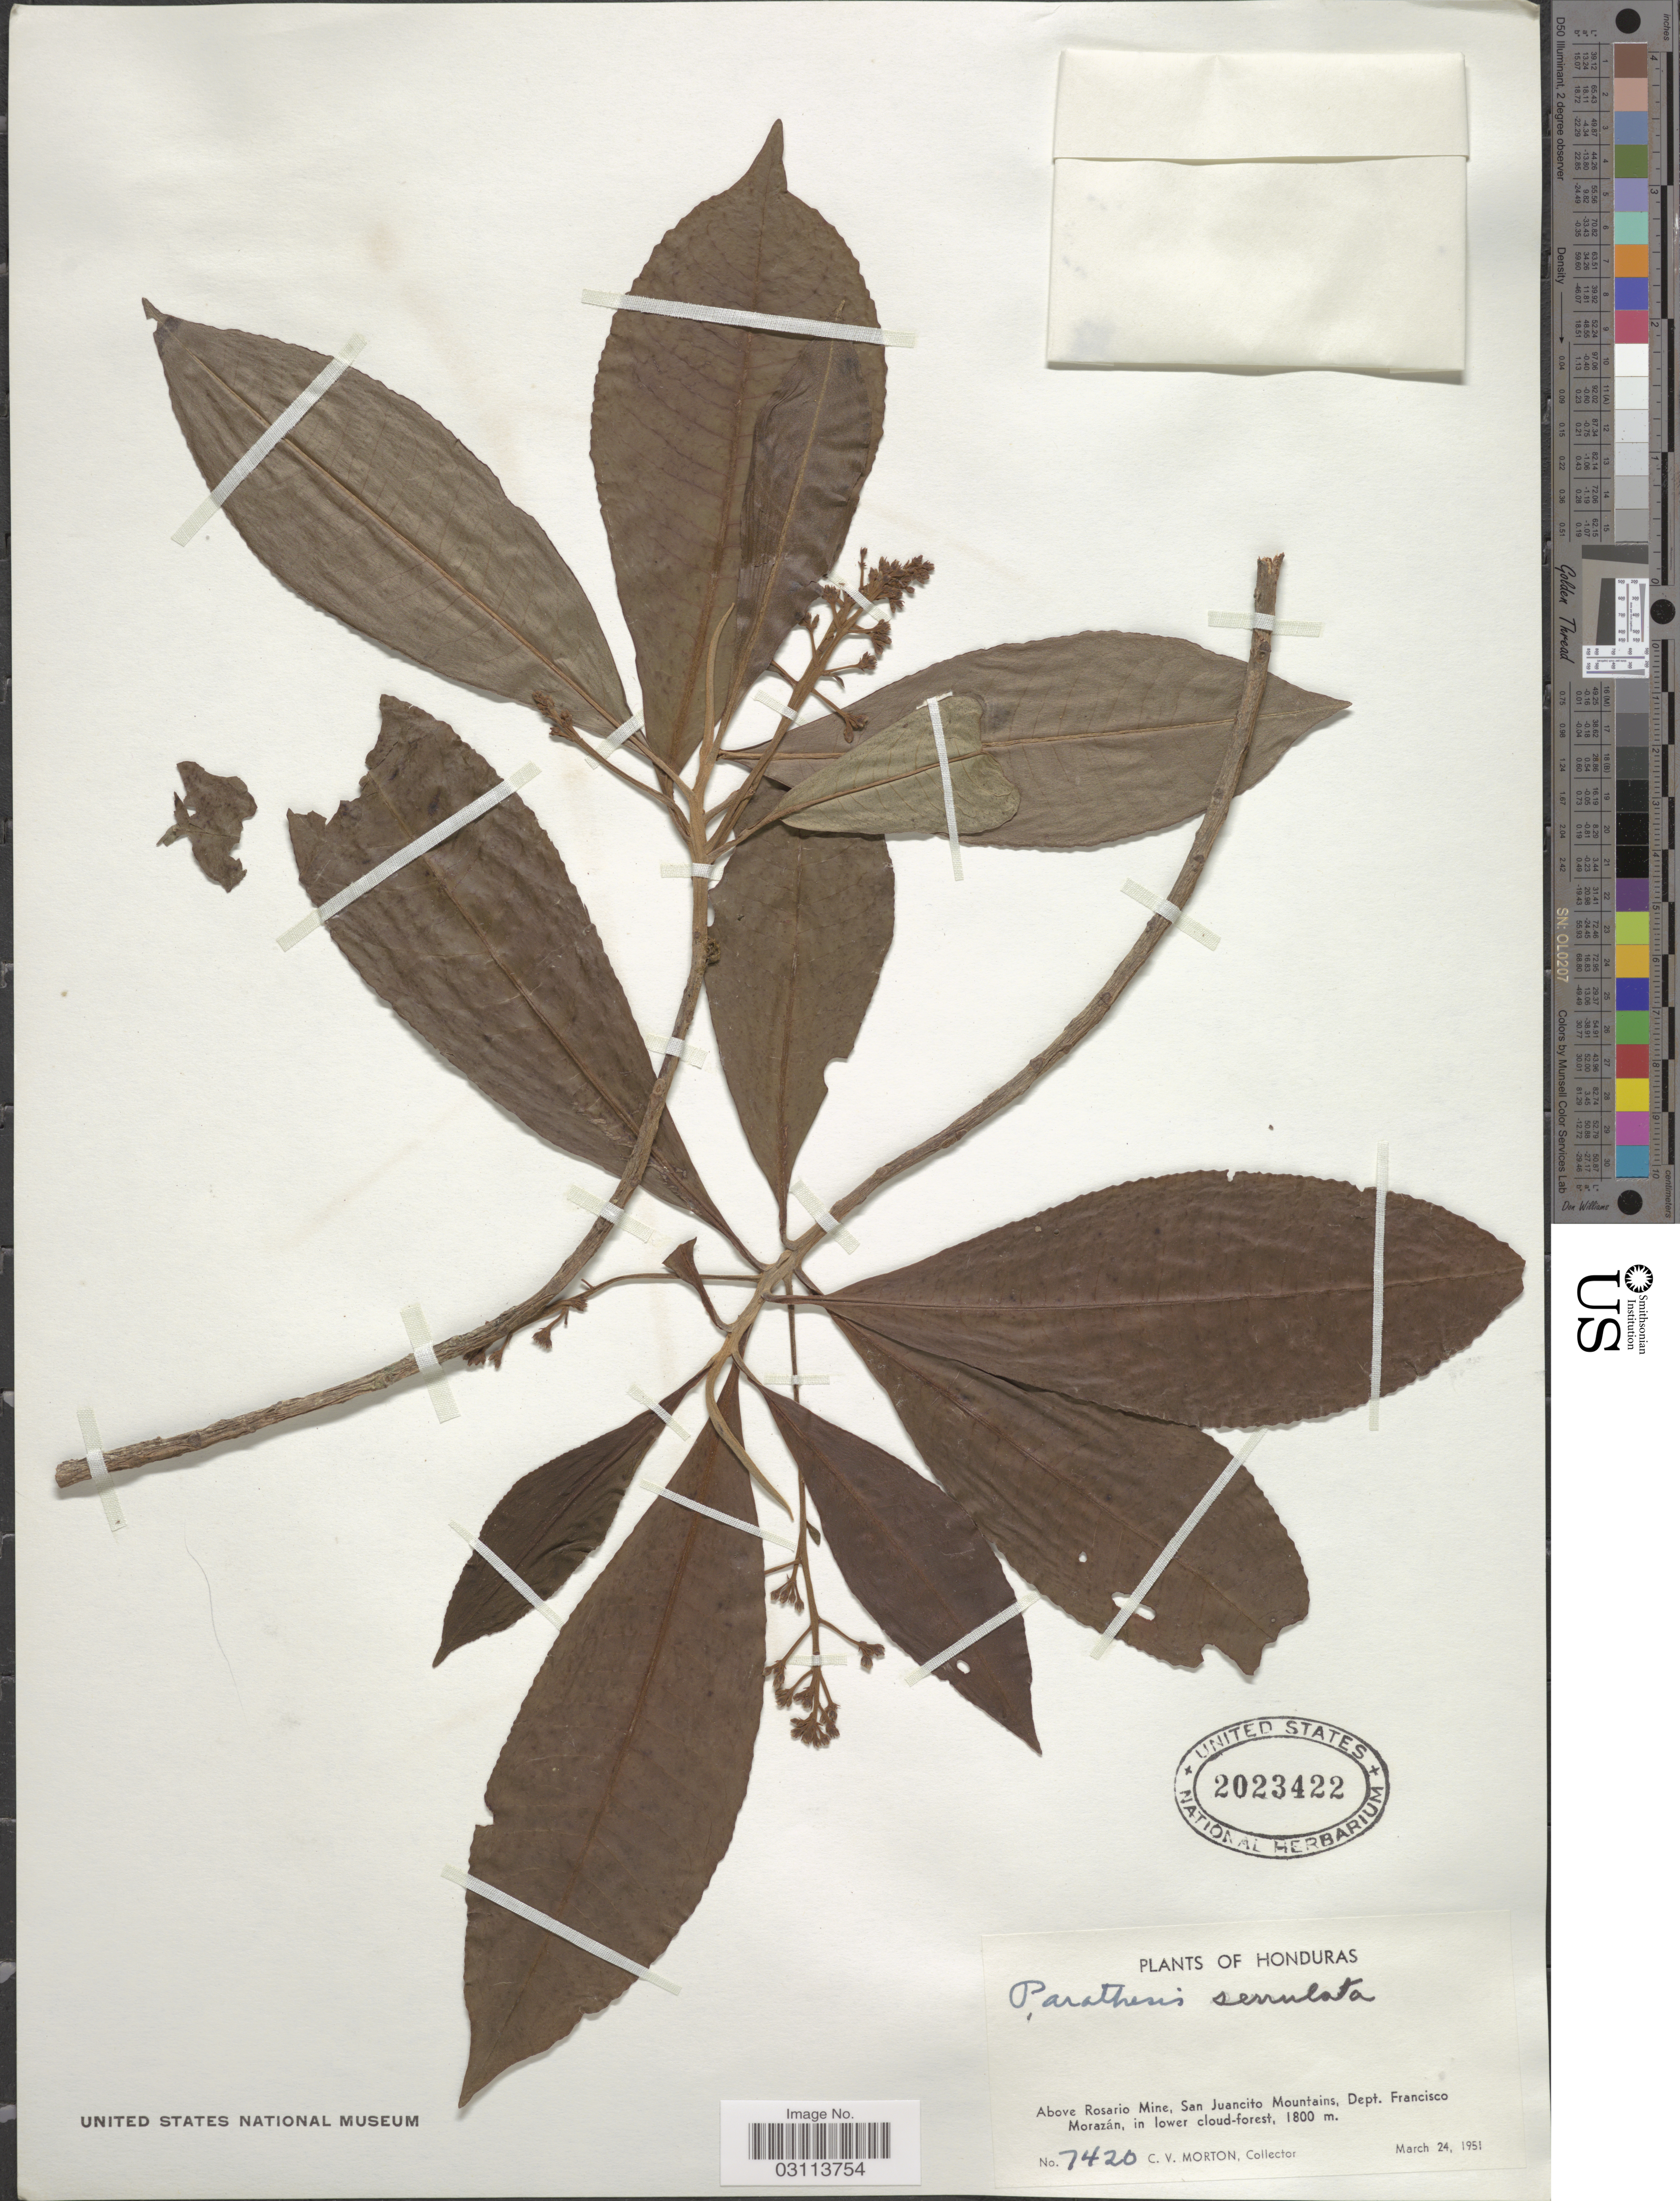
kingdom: Plantae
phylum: Tracheophyta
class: Magnoliopsida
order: Ericales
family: Primulaceae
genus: Parathesis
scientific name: Parathesis serrulata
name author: (Sw.) Mez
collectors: C. V. Morton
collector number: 7420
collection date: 1951-03-24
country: Honduras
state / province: Fco. Morazán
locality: Above Rosario Mine, San Juancito Mountains, Dept. Francisco Morazán.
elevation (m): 1800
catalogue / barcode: US 2023422